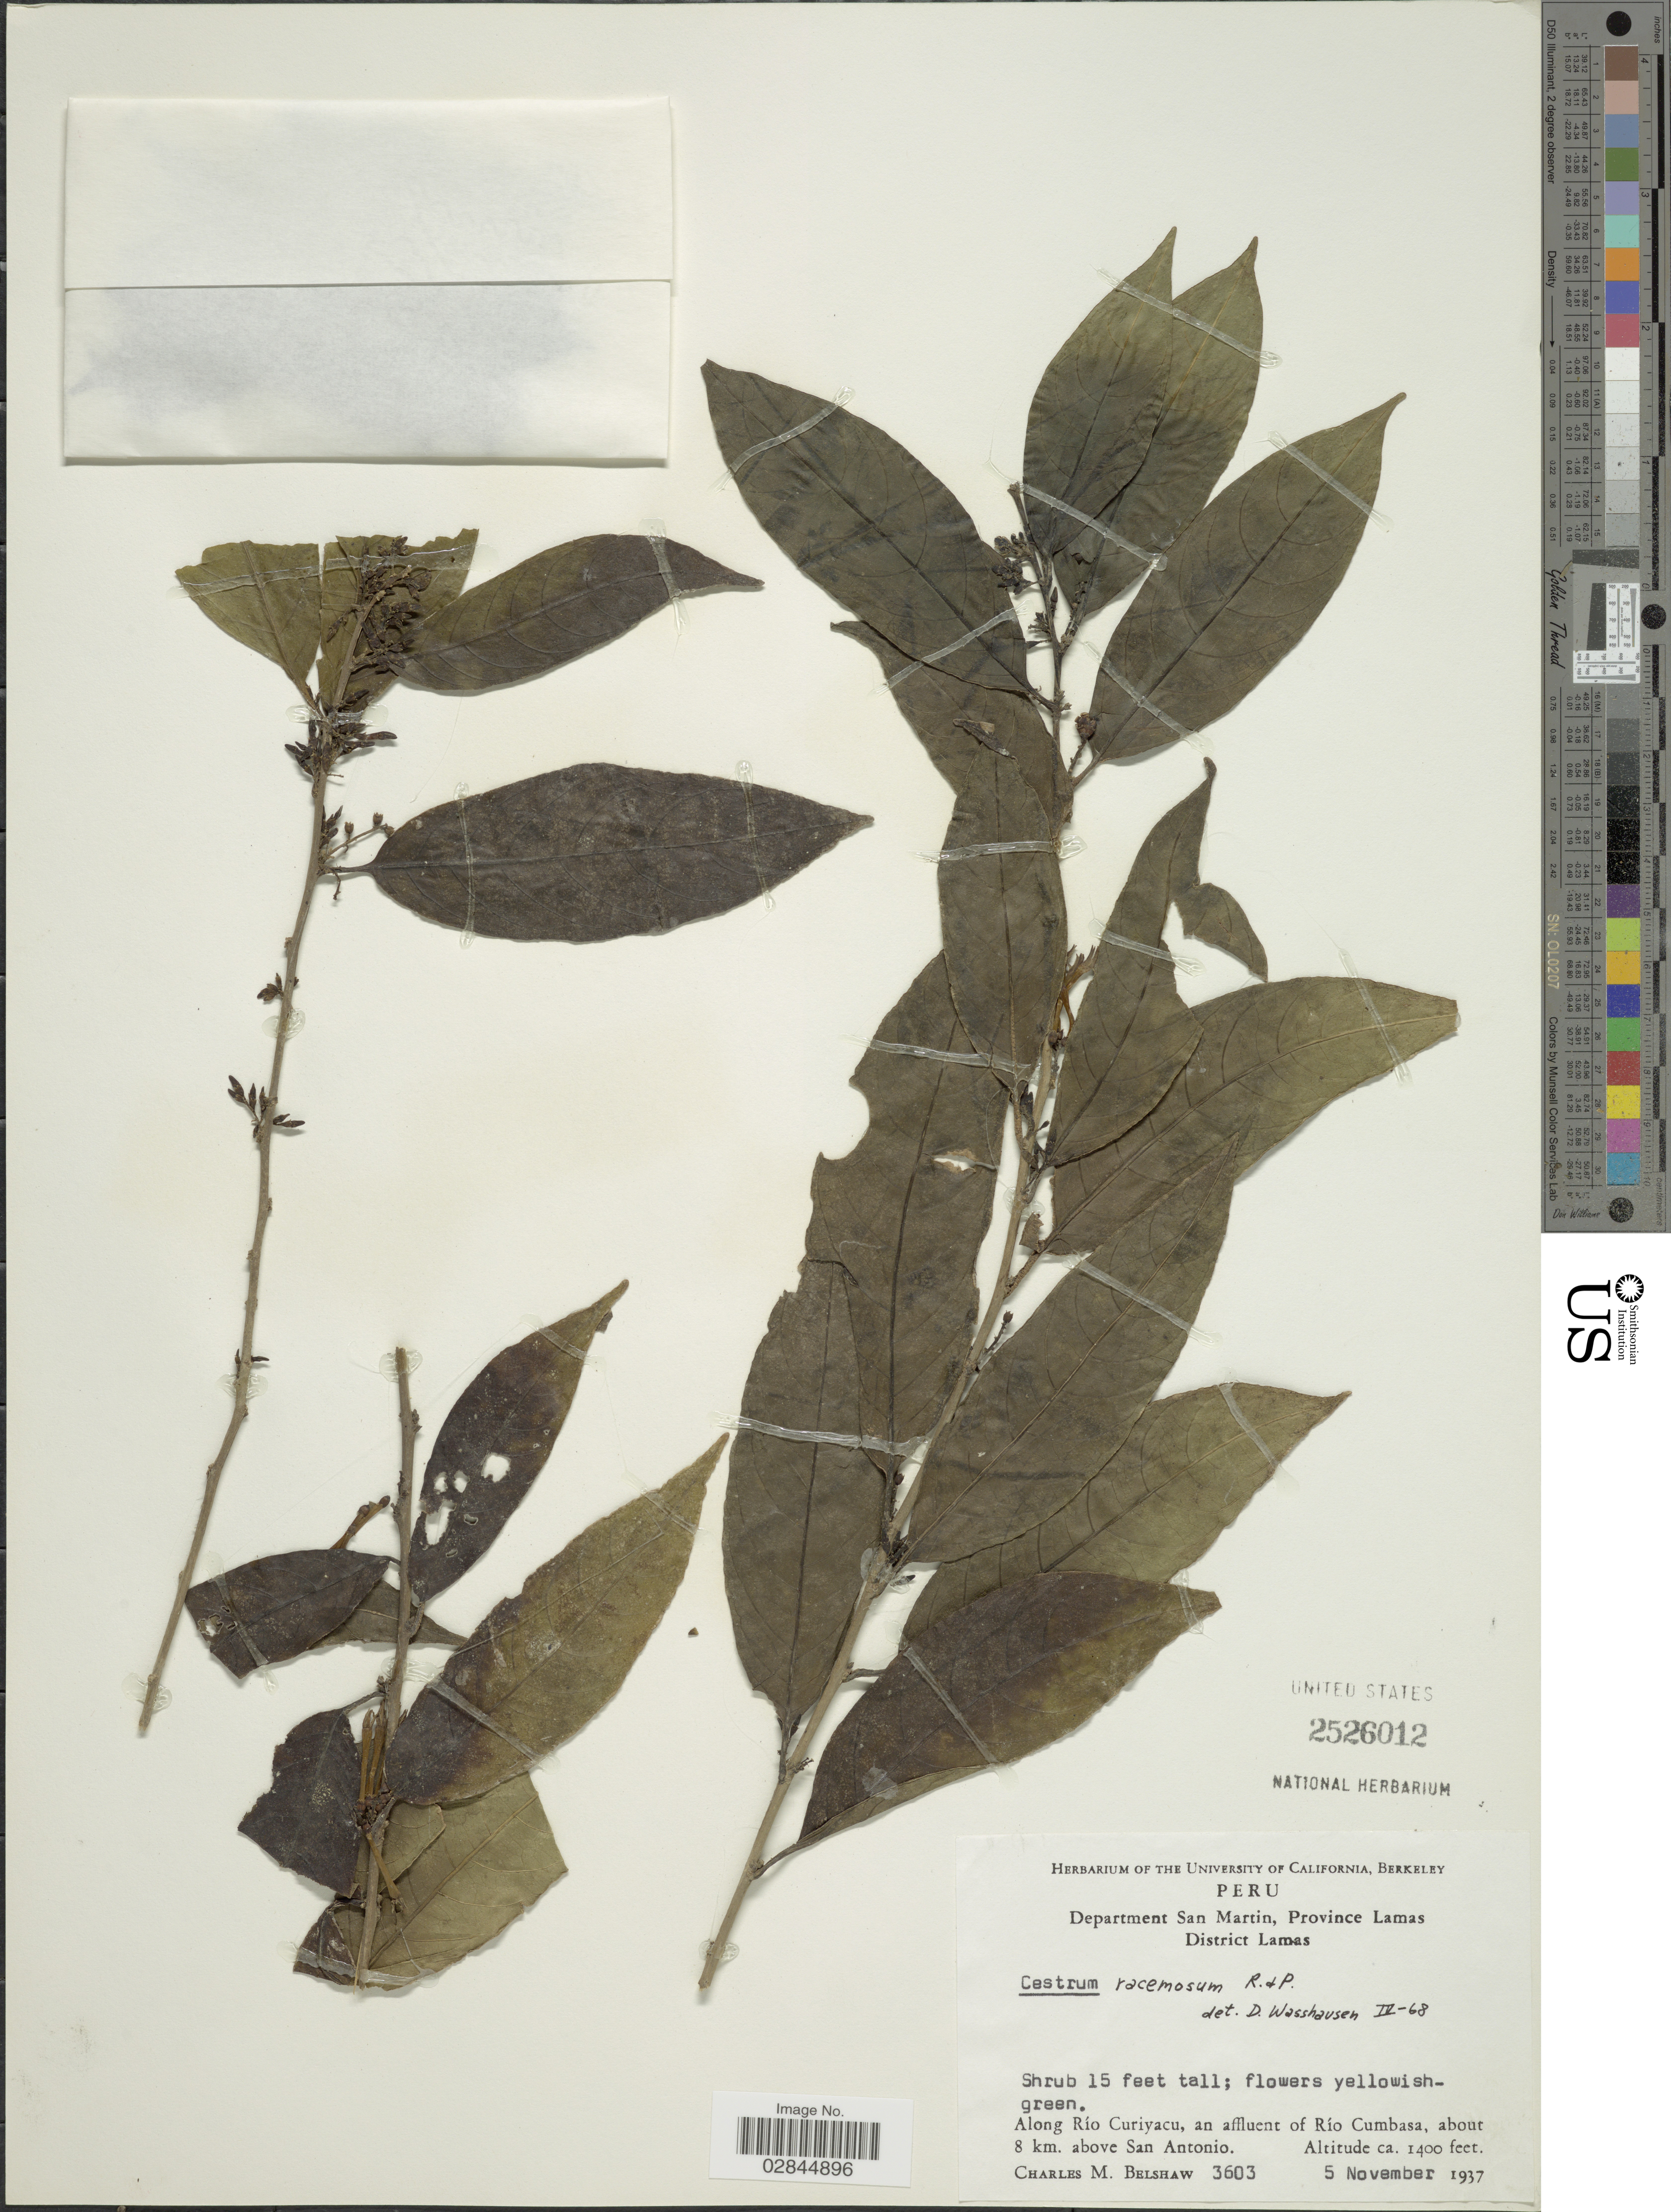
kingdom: Plantae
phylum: Tracheophyta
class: Magnoliopsida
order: Solanales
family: Solanaceae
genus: Cestrum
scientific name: Cestrum racemosum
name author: Ruiz & Pav.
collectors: C. Shaw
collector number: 3603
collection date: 1937-11-05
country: Peru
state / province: San Martín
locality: Department San Martin, Province Lamas. District Lamas. Along Río Curiyacu, an affluent of Río Cumbasa. about 8 km. above San Antonio.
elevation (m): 427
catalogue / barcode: US 2526012